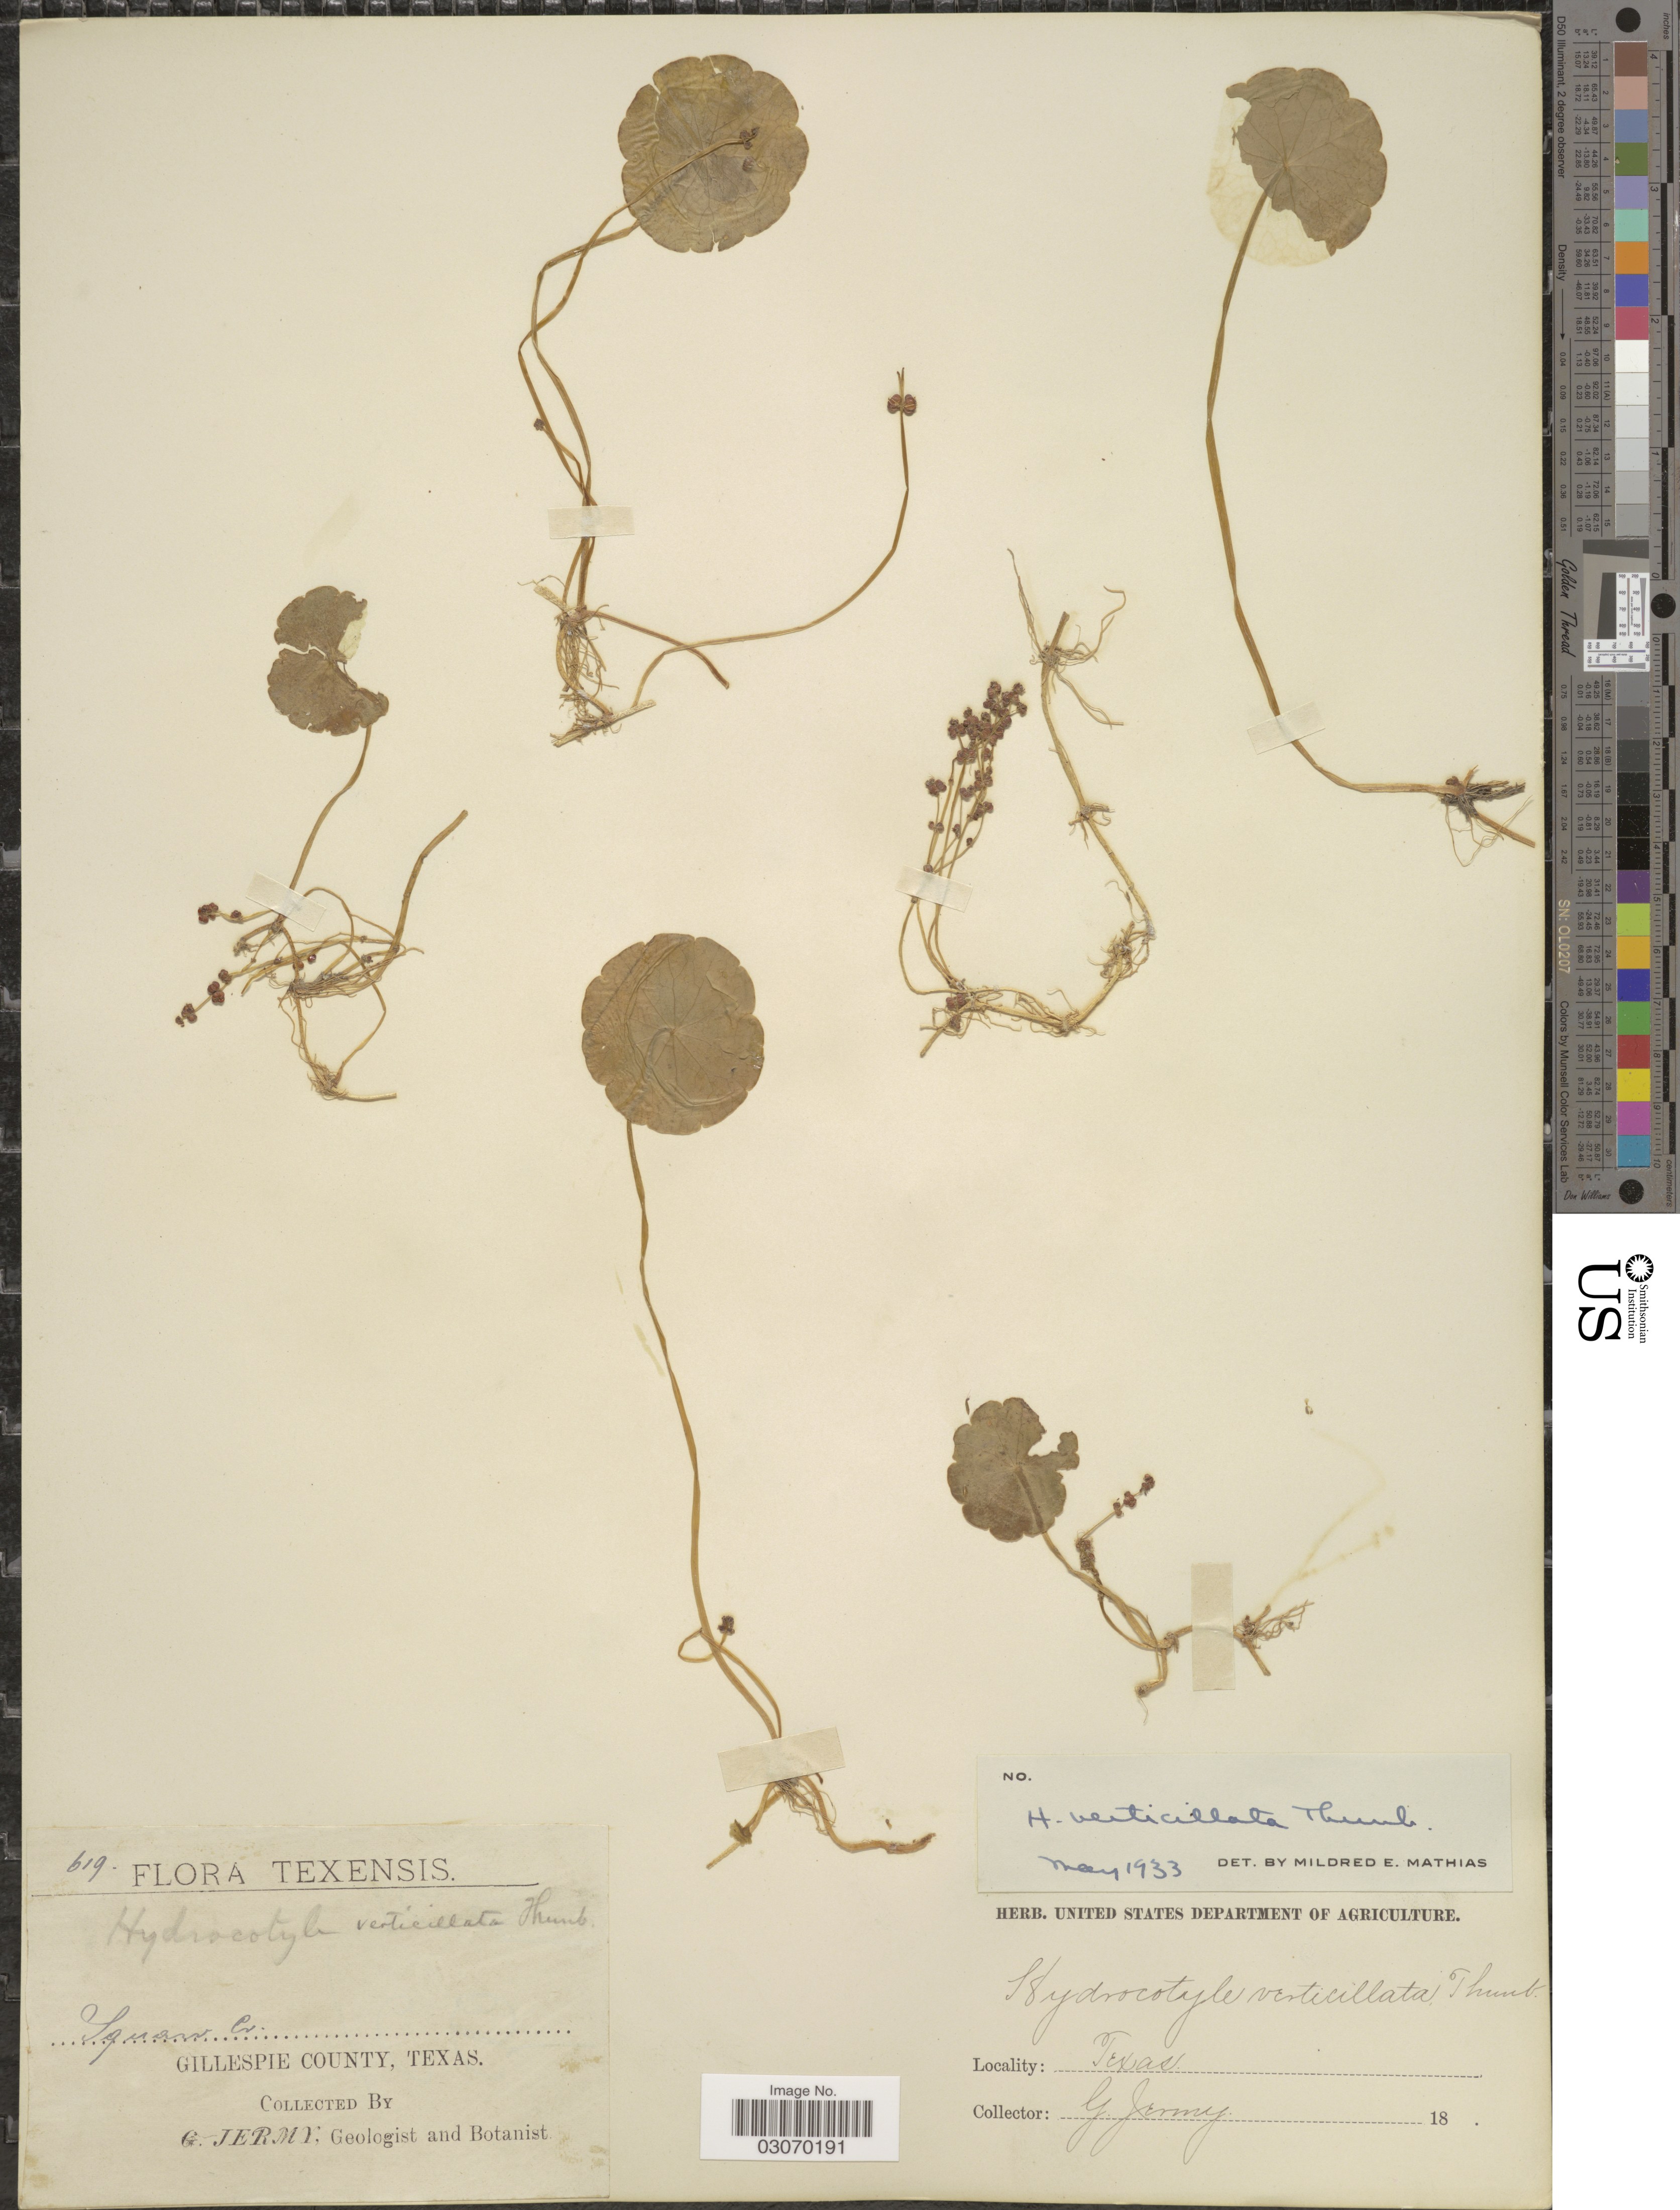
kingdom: Plantae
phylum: Tracheophyta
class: Magnoliopsida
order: Apiales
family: Araliaceae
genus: Hydrocotyle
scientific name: Hydrocotyle verticillata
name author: Thunb.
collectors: G. Jermy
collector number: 619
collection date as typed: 18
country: United States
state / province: Texas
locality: Squaw Cr. Gillespie County.